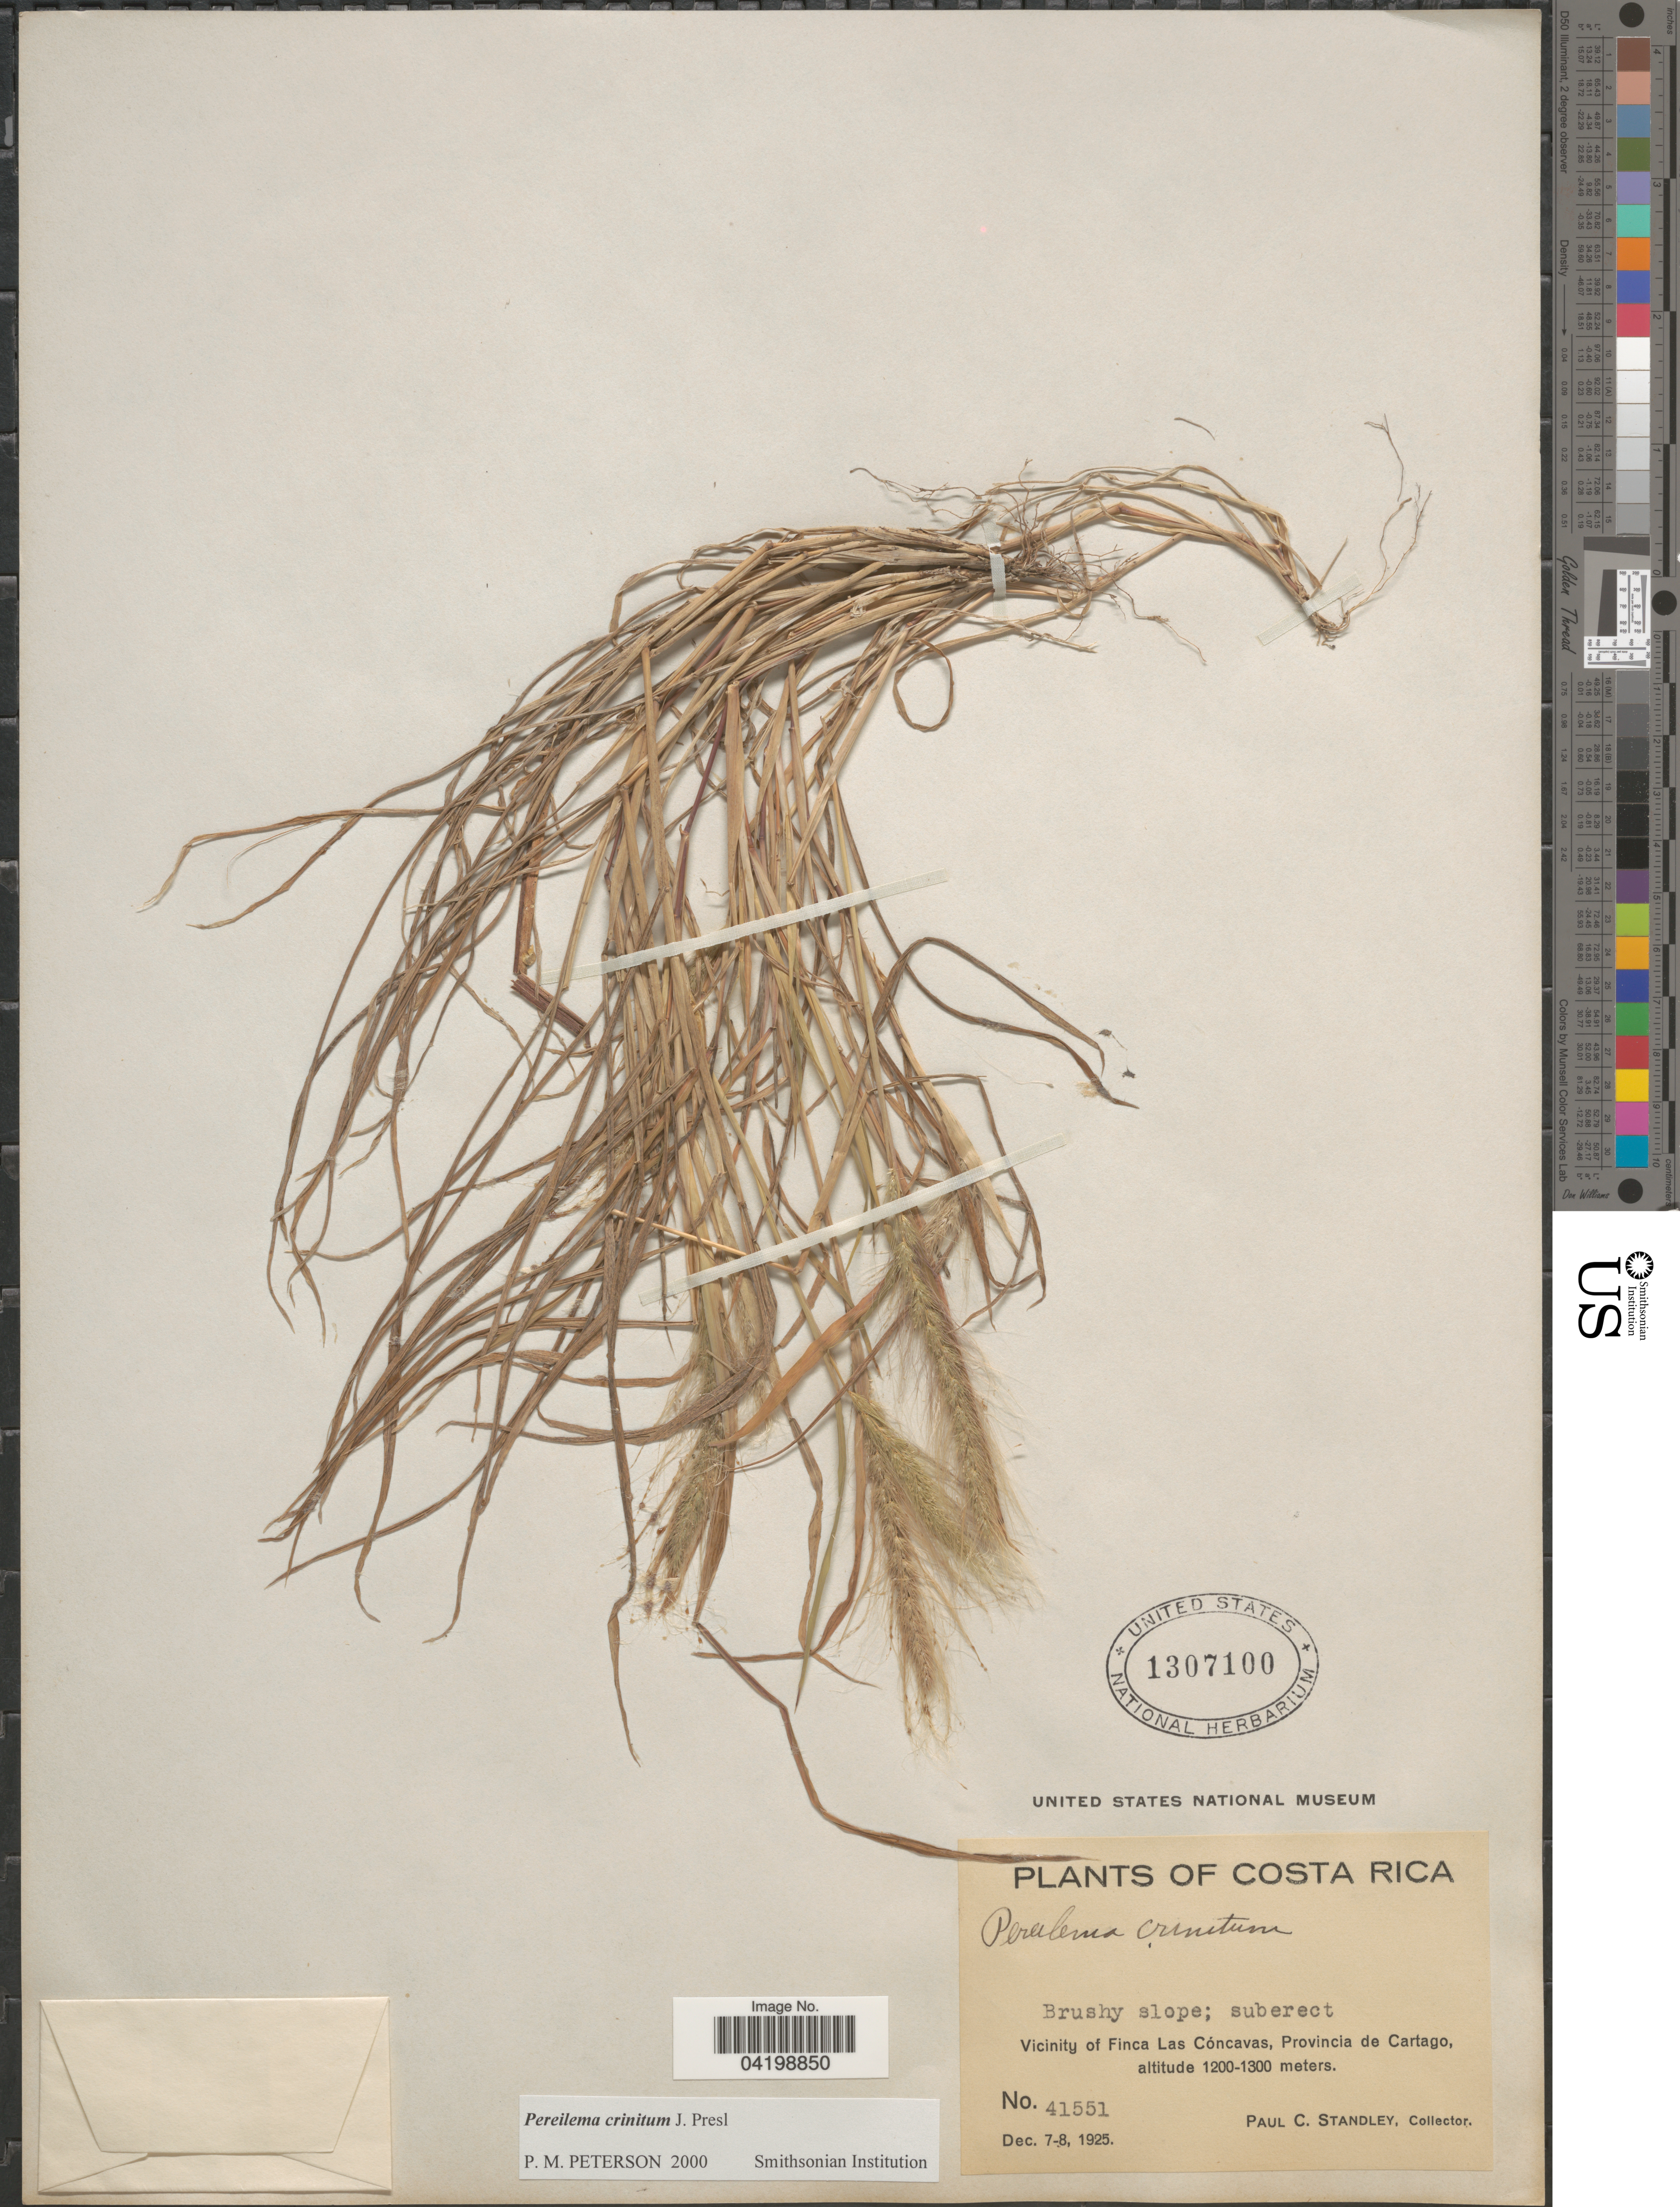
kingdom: Plantae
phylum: Tracheophyta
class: Liliopsida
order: Poales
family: Poaceae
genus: Muhlenbergia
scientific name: Muhlenbergia pereilema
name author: P.M. Peterson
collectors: P. C. Standley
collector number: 41551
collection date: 1925-12-07/1925-12-08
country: Costa Rica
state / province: Cartago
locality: Vicinity of Finca Las Cóncavas.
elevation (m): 1200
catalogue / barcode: US 1307100